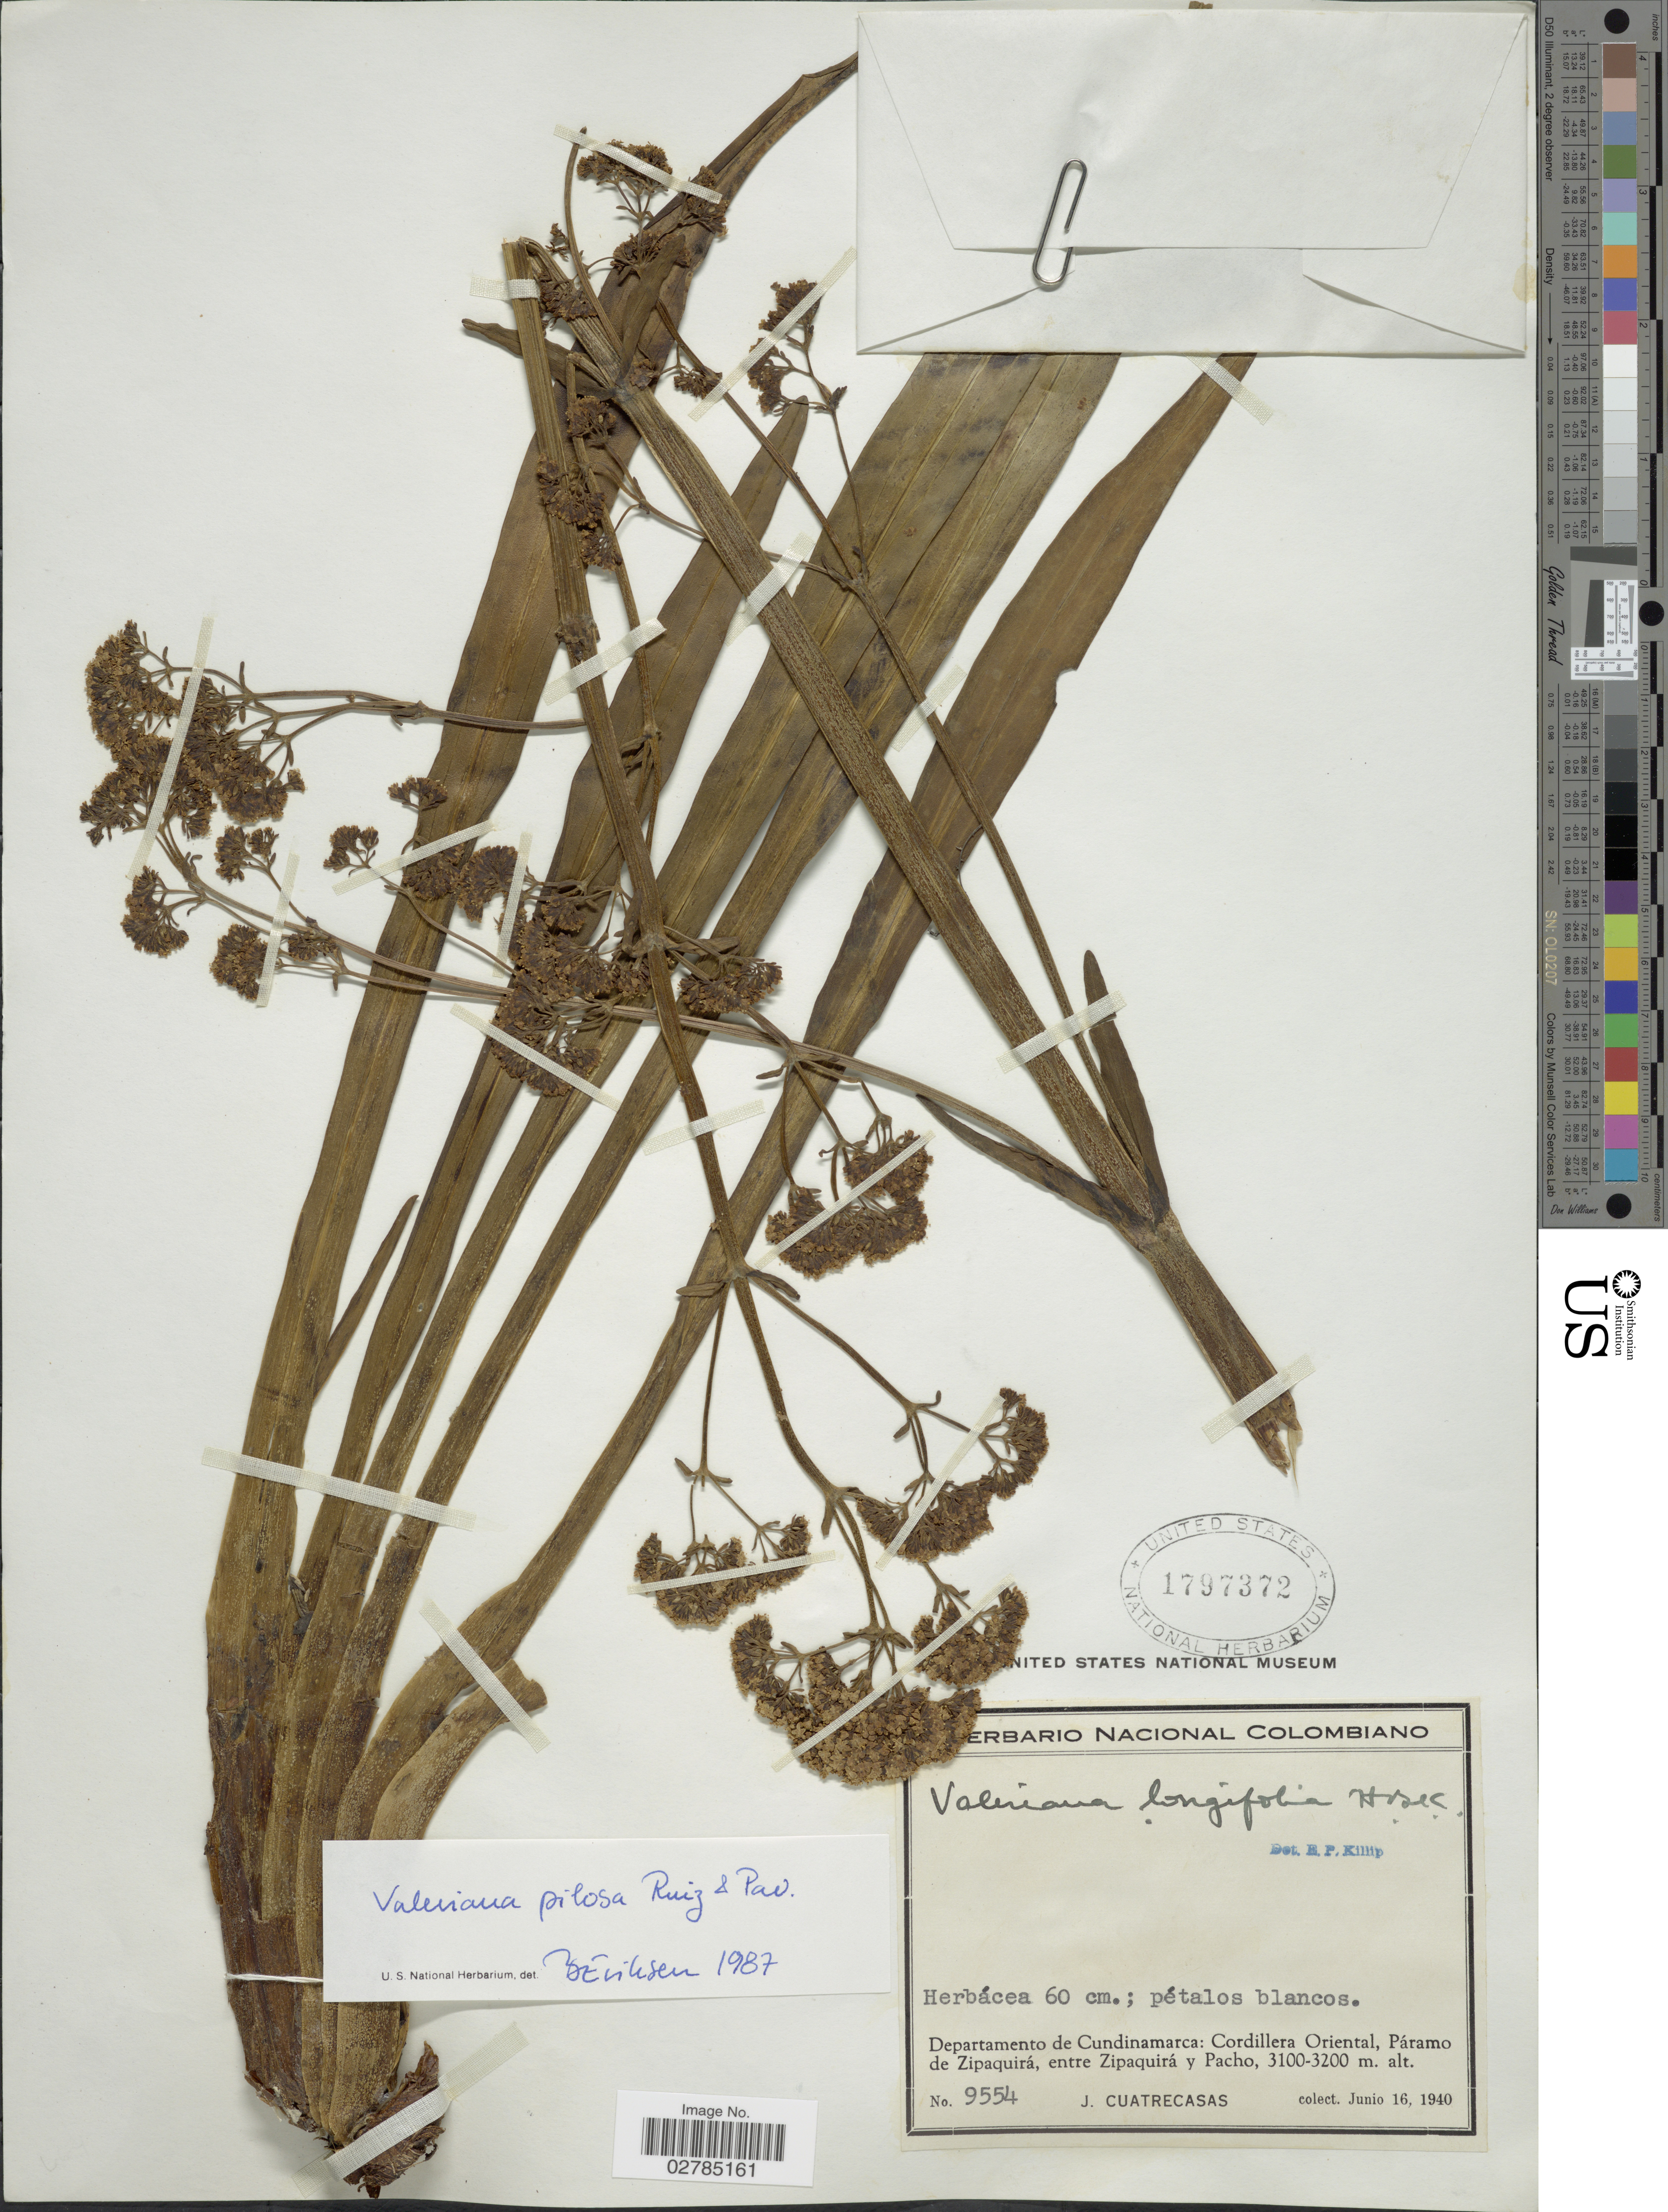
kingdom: Plantae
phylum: Tracheophyta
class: Magnoliopsida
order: Dipsacales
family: Caprifoliaceae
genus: Valeriana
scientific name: Valeriana pilosa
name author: Ruiz & Pav.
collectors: J. Cuatrecasas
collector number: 9554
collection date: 1940-06-16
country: Colombia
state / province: Cundinamarca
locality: Departamento de Cundinamarca, Cordillera Oriental, Páramo de Zipaquira, entre Zipaquirá y Pacho.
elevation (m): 3100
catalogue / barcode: US 1797372